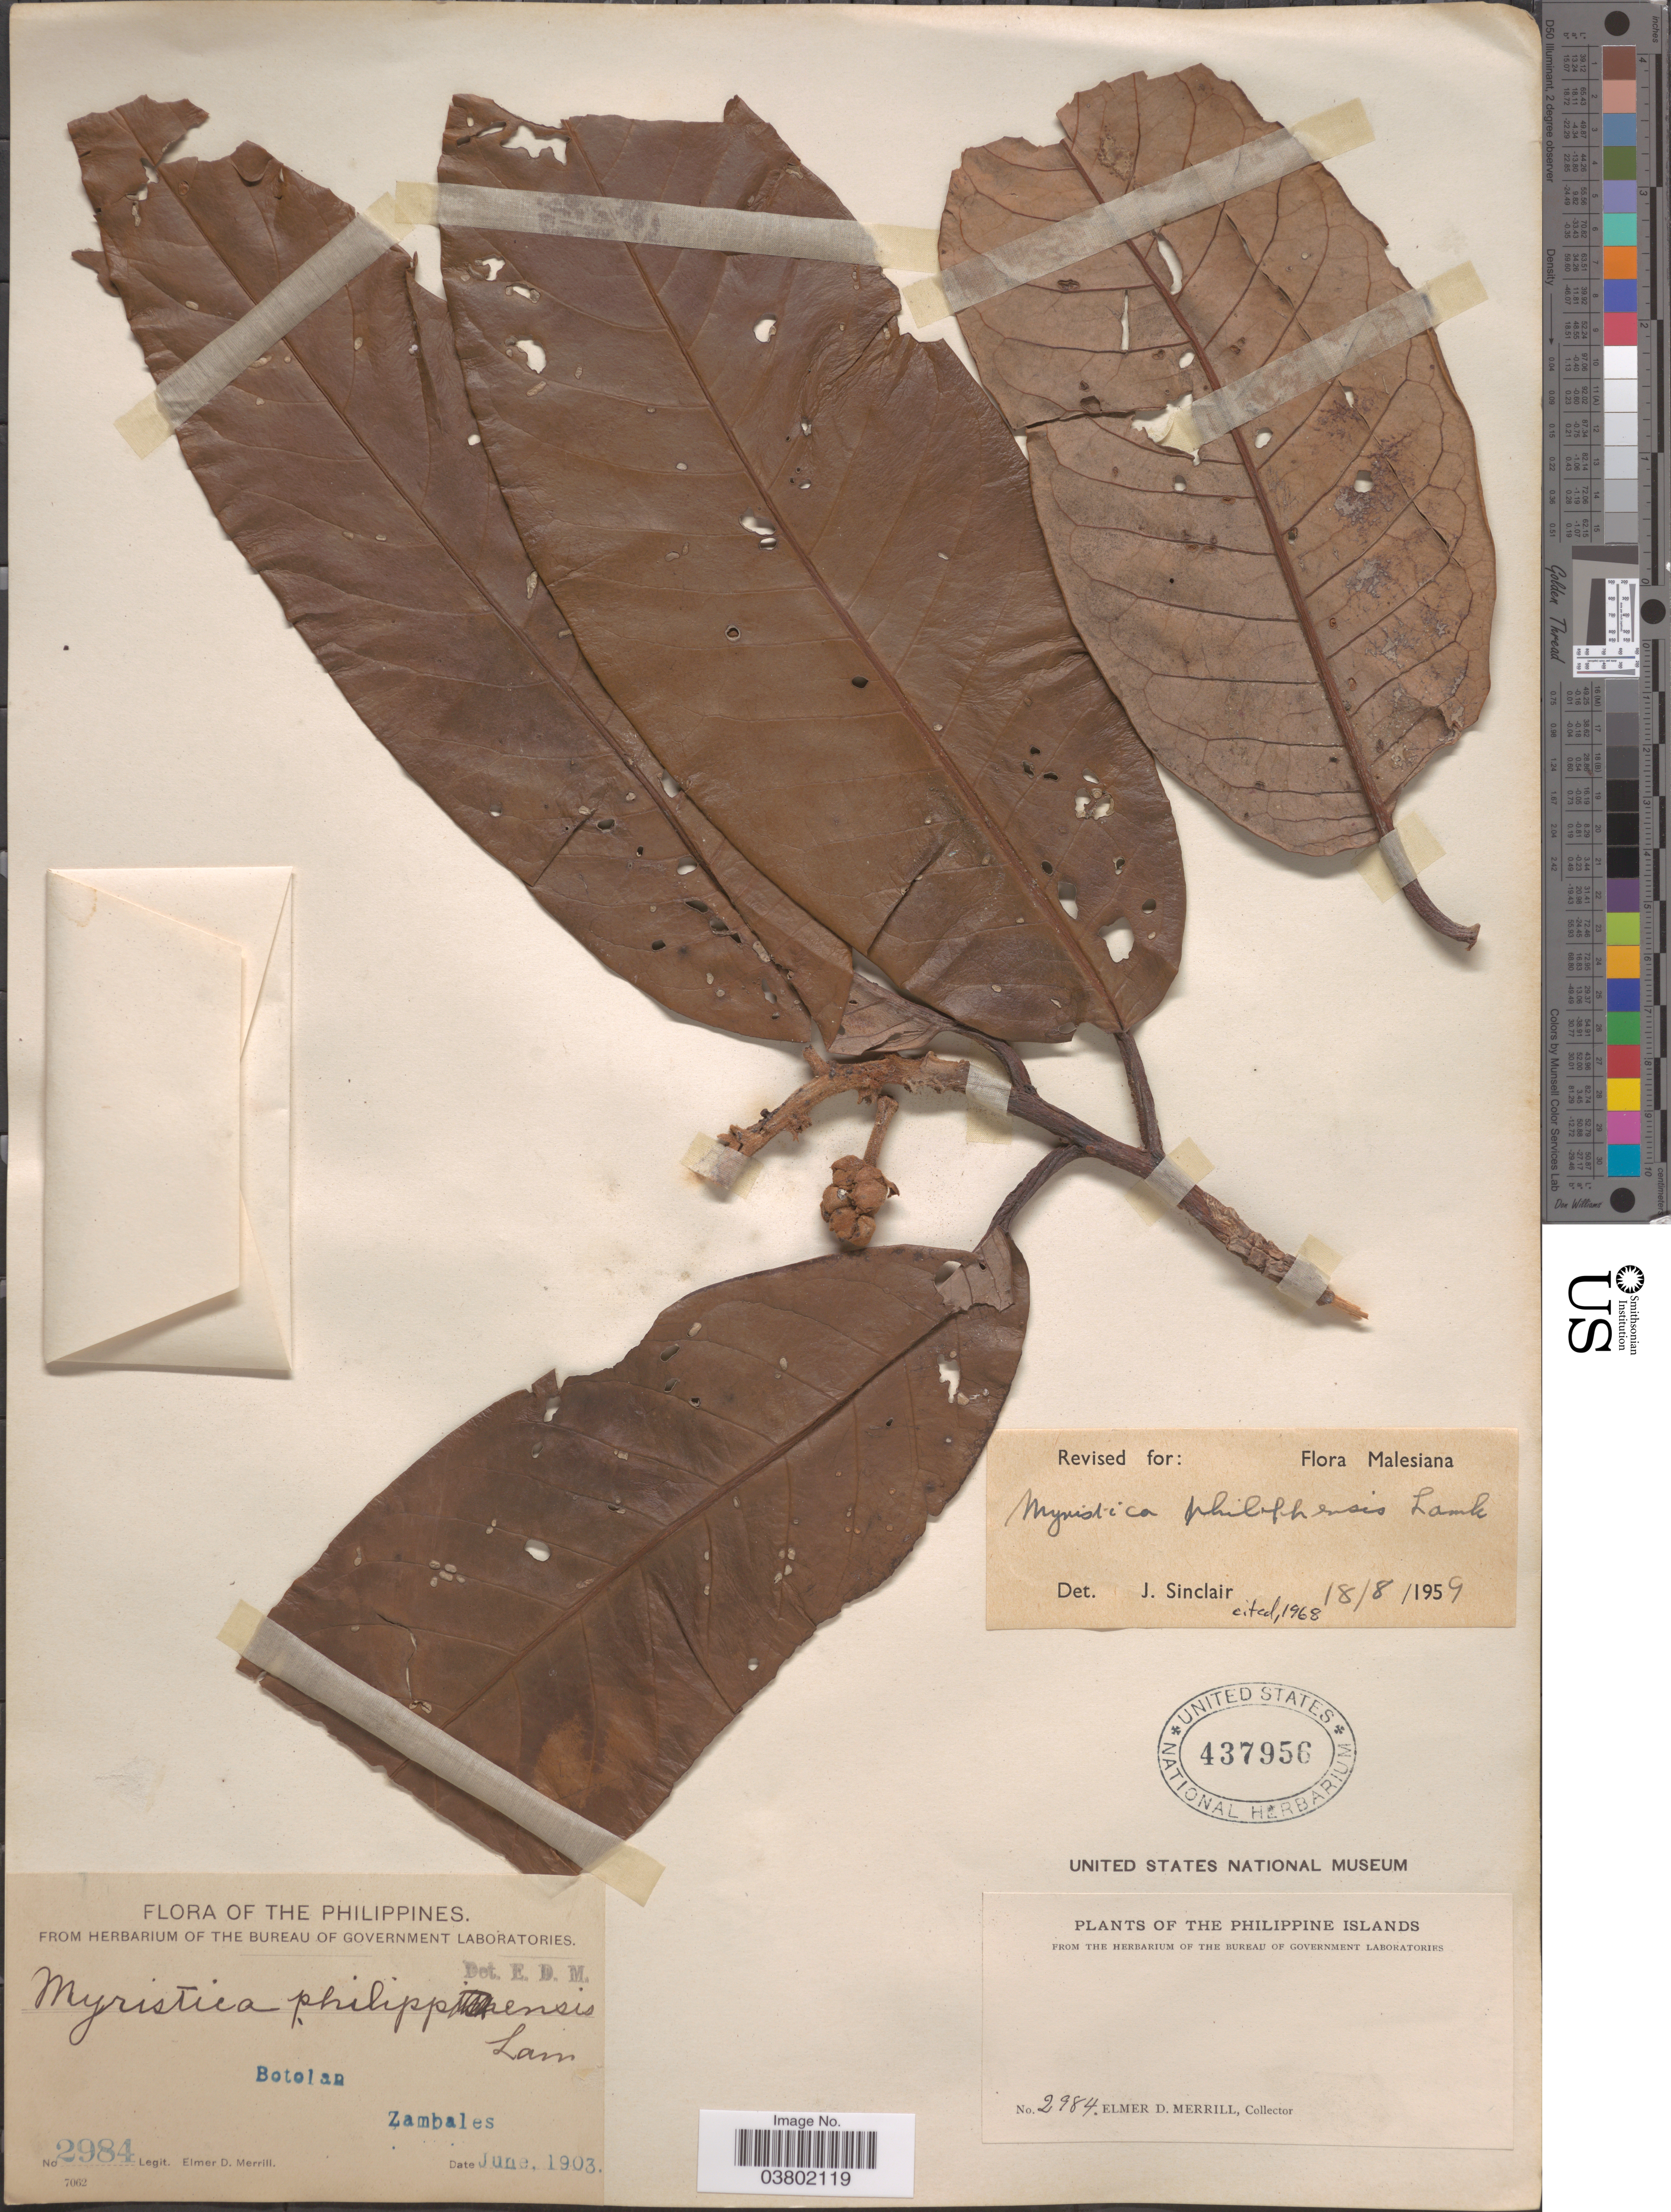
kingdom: Plantae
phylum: Tracheophyta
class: Magnoliopsida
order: Magnoliales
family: Myristicaceae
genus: Myristica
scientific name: Myristica philippensis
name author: Lam.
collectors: E. D. Merrill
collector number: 2984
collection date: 1903-06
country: Philippines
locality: Philippine Islands. Botolan, Zambales.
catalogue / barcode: US 437956